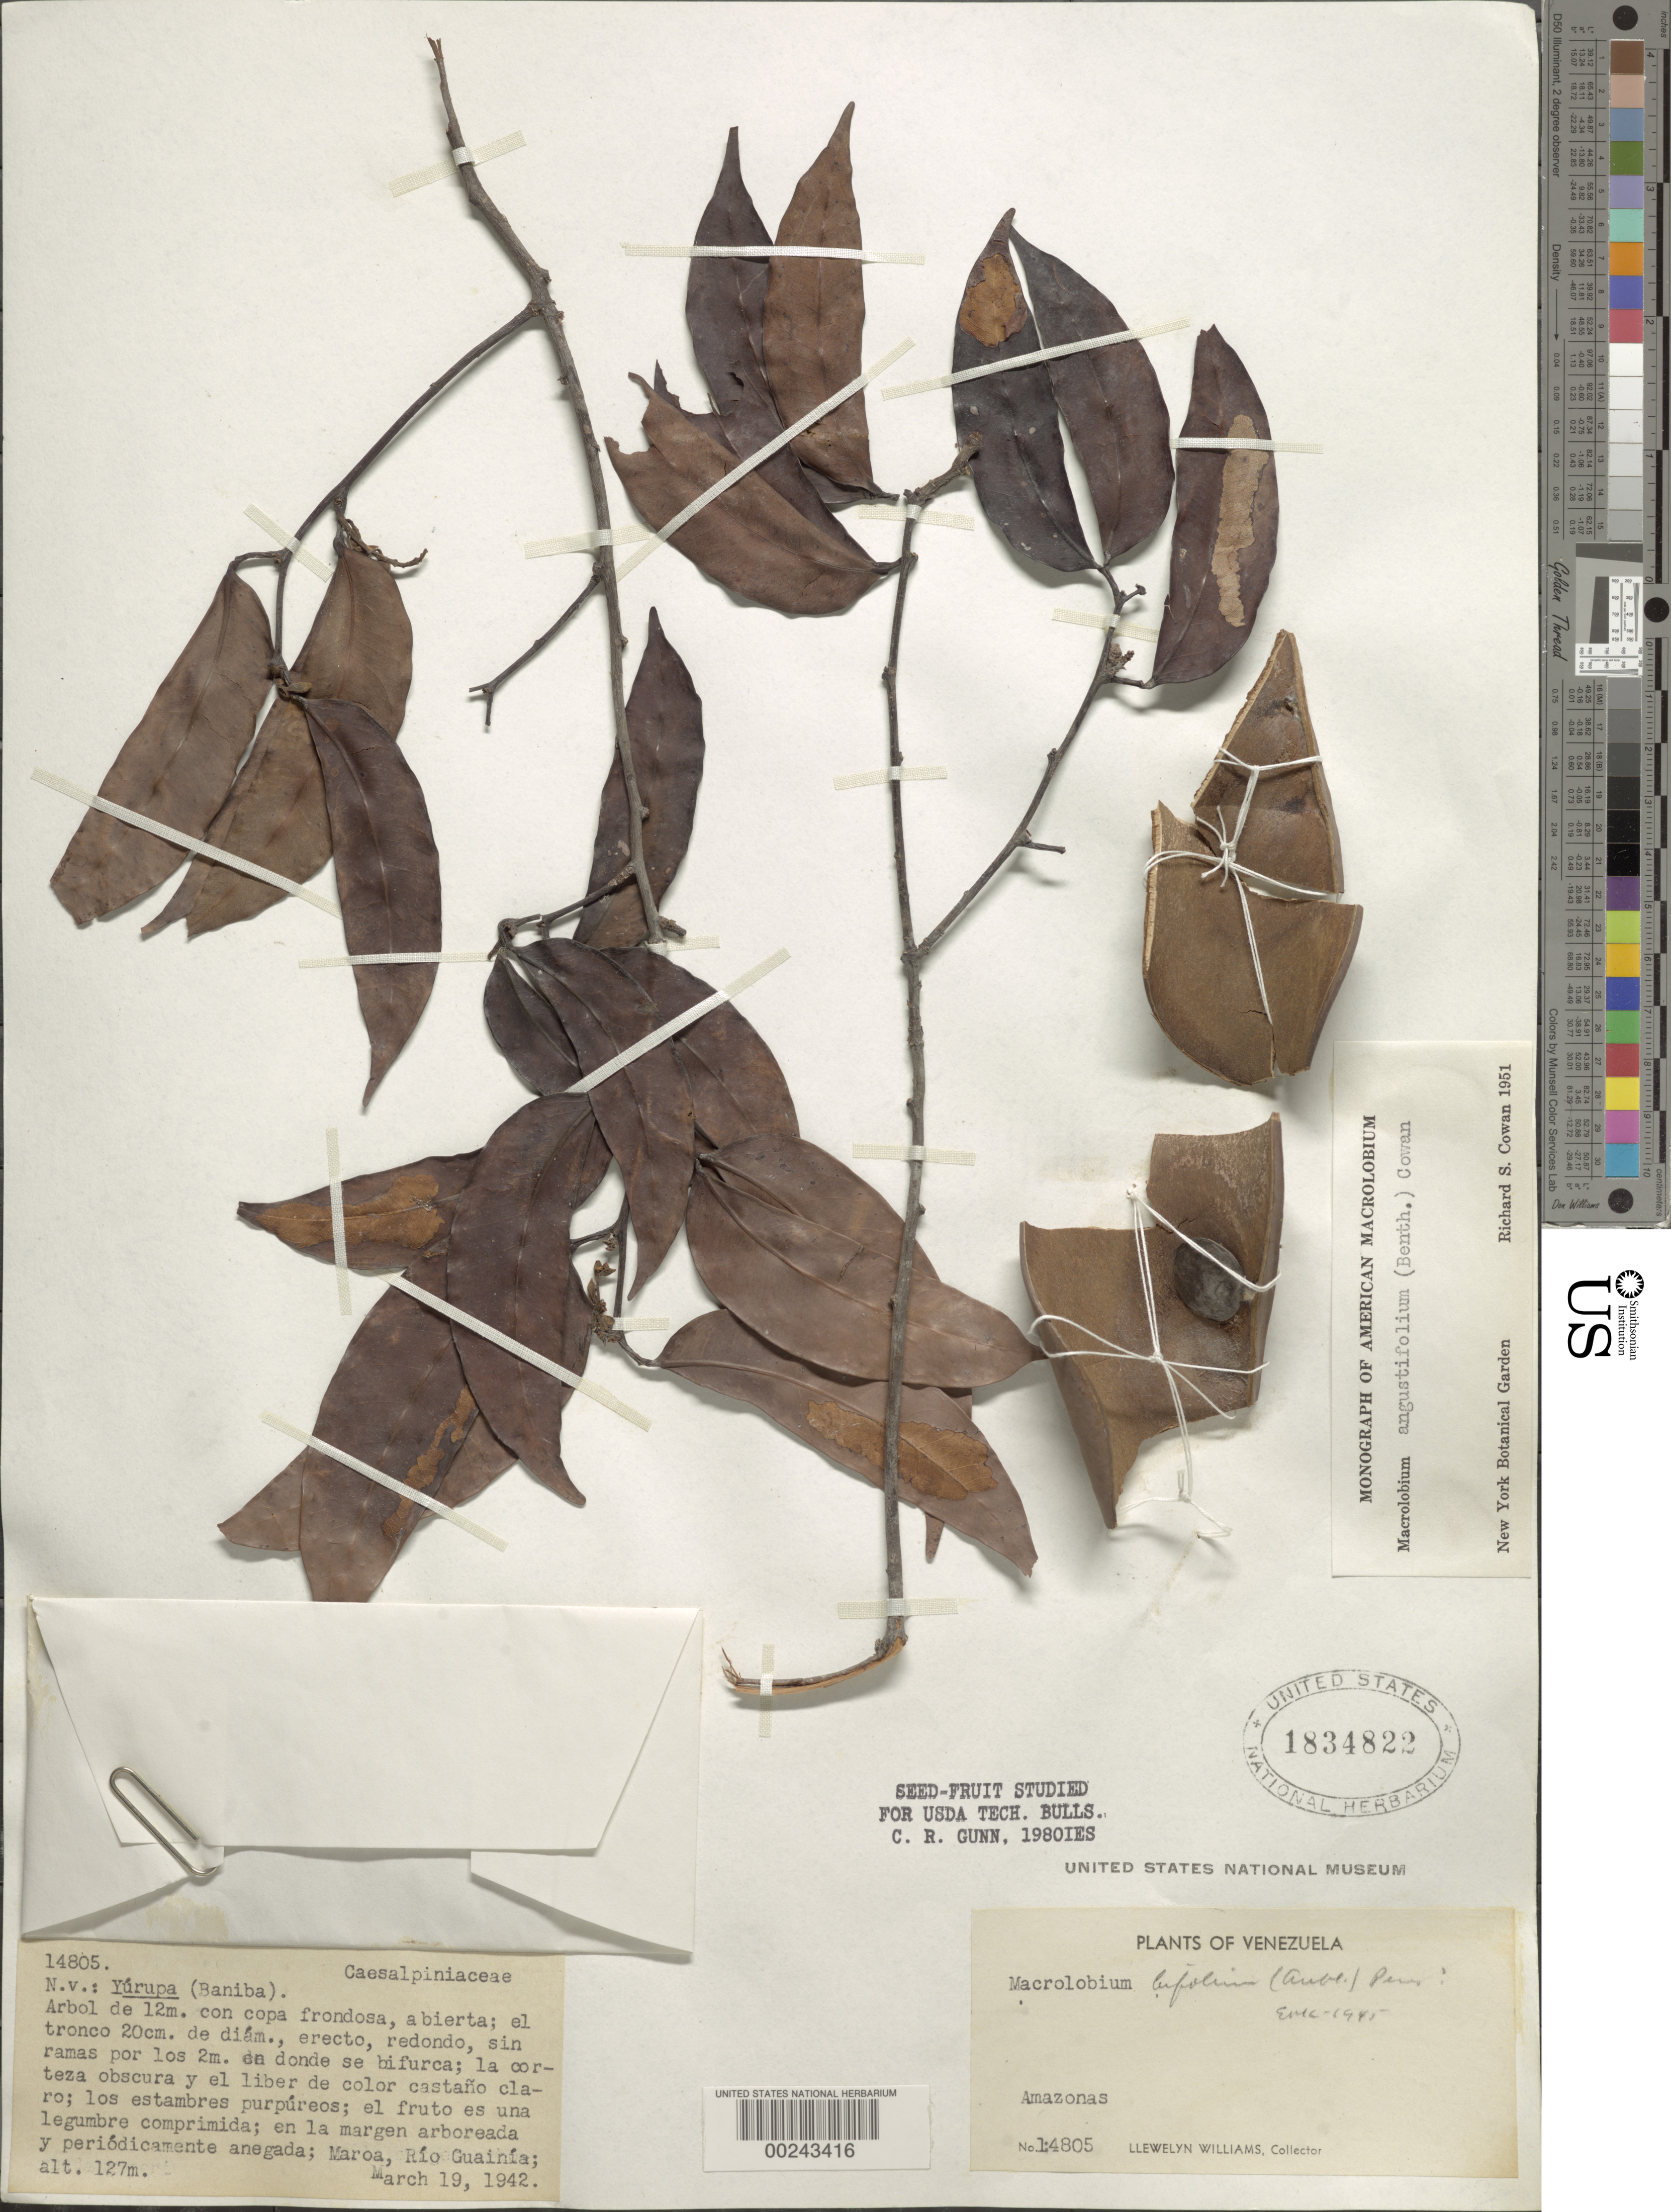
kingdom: Plantae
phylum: Tracheophyta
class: Magnoliopsida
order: Fabales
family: Fabaceae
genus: Macrolobium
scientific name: Macrolobium angustifolium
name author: (Benth.) R.S. Cowan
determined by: Cowan, R. S.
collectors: Ll. Williams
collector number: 14805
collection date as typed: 19 Mar 1942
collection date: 1942-03-19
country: Venezuela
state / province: Amazonas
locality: Maroa, rio guainia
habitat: On edge of tree grove, periodic flooding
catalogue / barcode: US 1834822